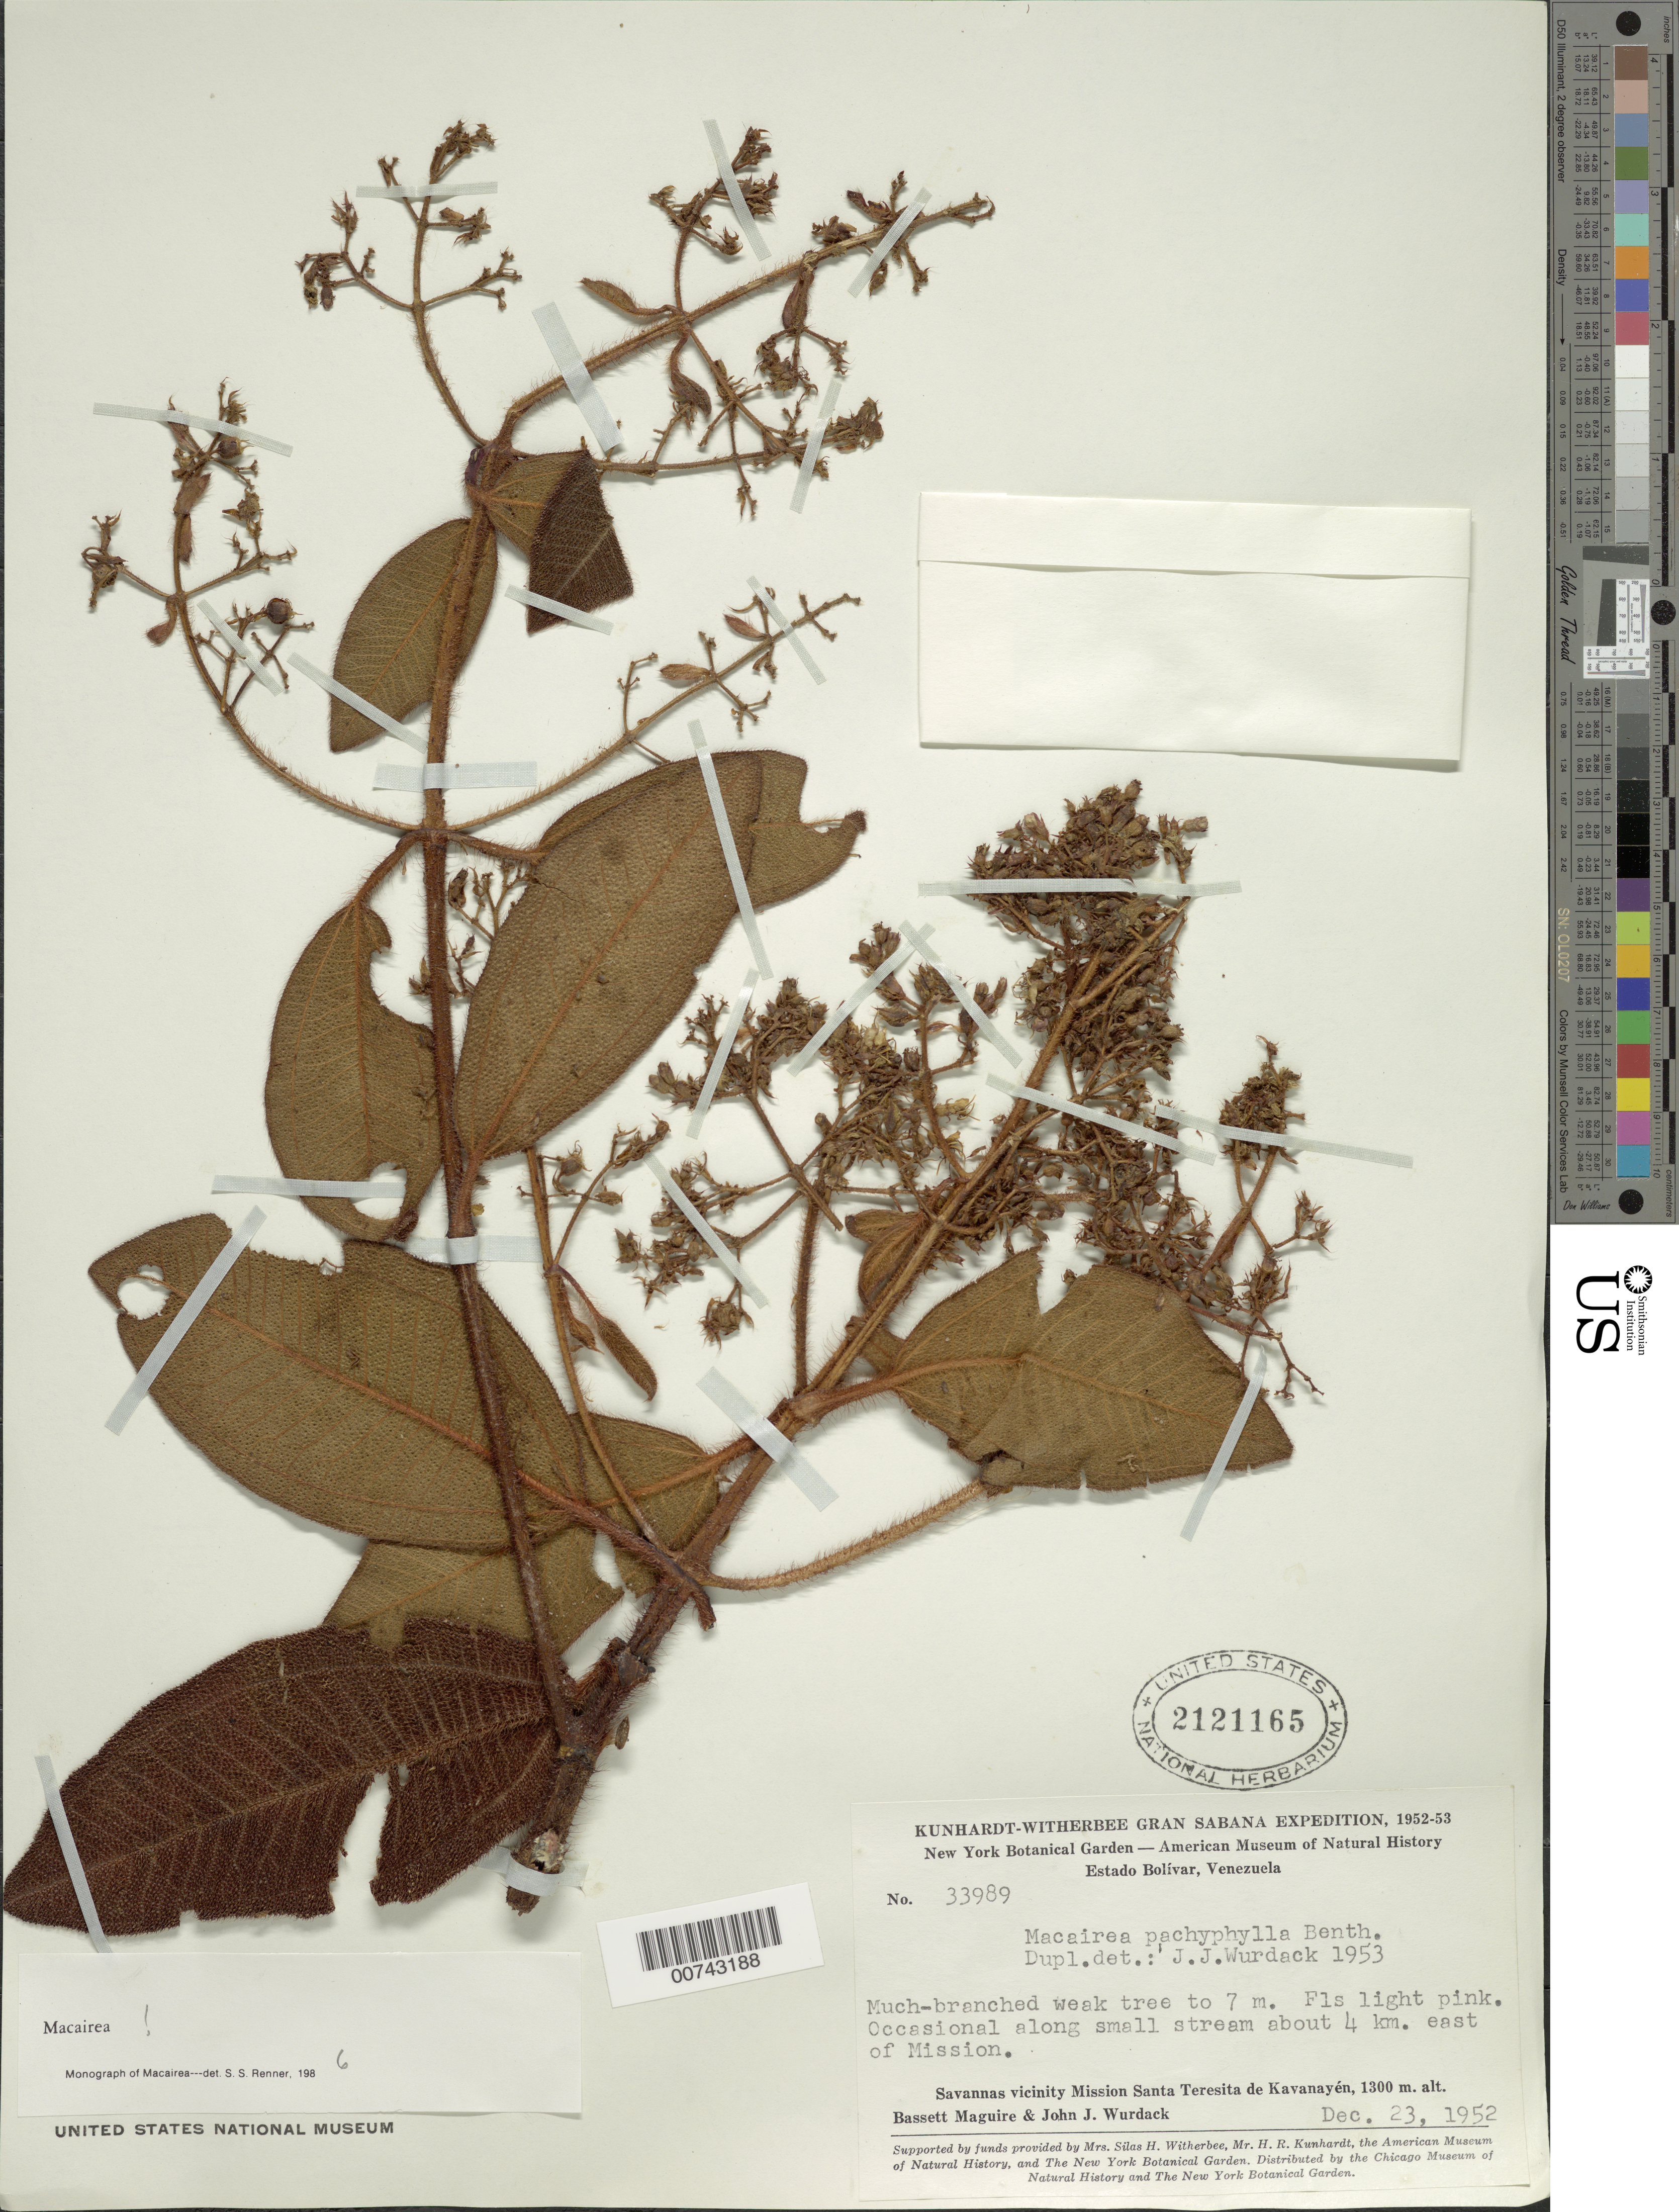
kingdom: Plantae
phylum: Tracheophyta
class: Magnoliopsida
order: Myrtales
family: Melastomataceae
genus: Macairea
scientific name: Macairea pachyphylla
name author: Benth.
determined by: Wurdack, John J., (US), US (UNITED STATES)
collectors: B. Maguire & J. J. Wurdack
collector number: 33989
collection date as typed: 23-Dec-52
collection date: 1952-12-23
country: Venezuela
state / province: Bolívar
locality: Mission Santa Teresita de Kavanayén, vicinity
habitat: Savannas, along stream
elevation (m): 1300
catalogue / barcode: US 2121165